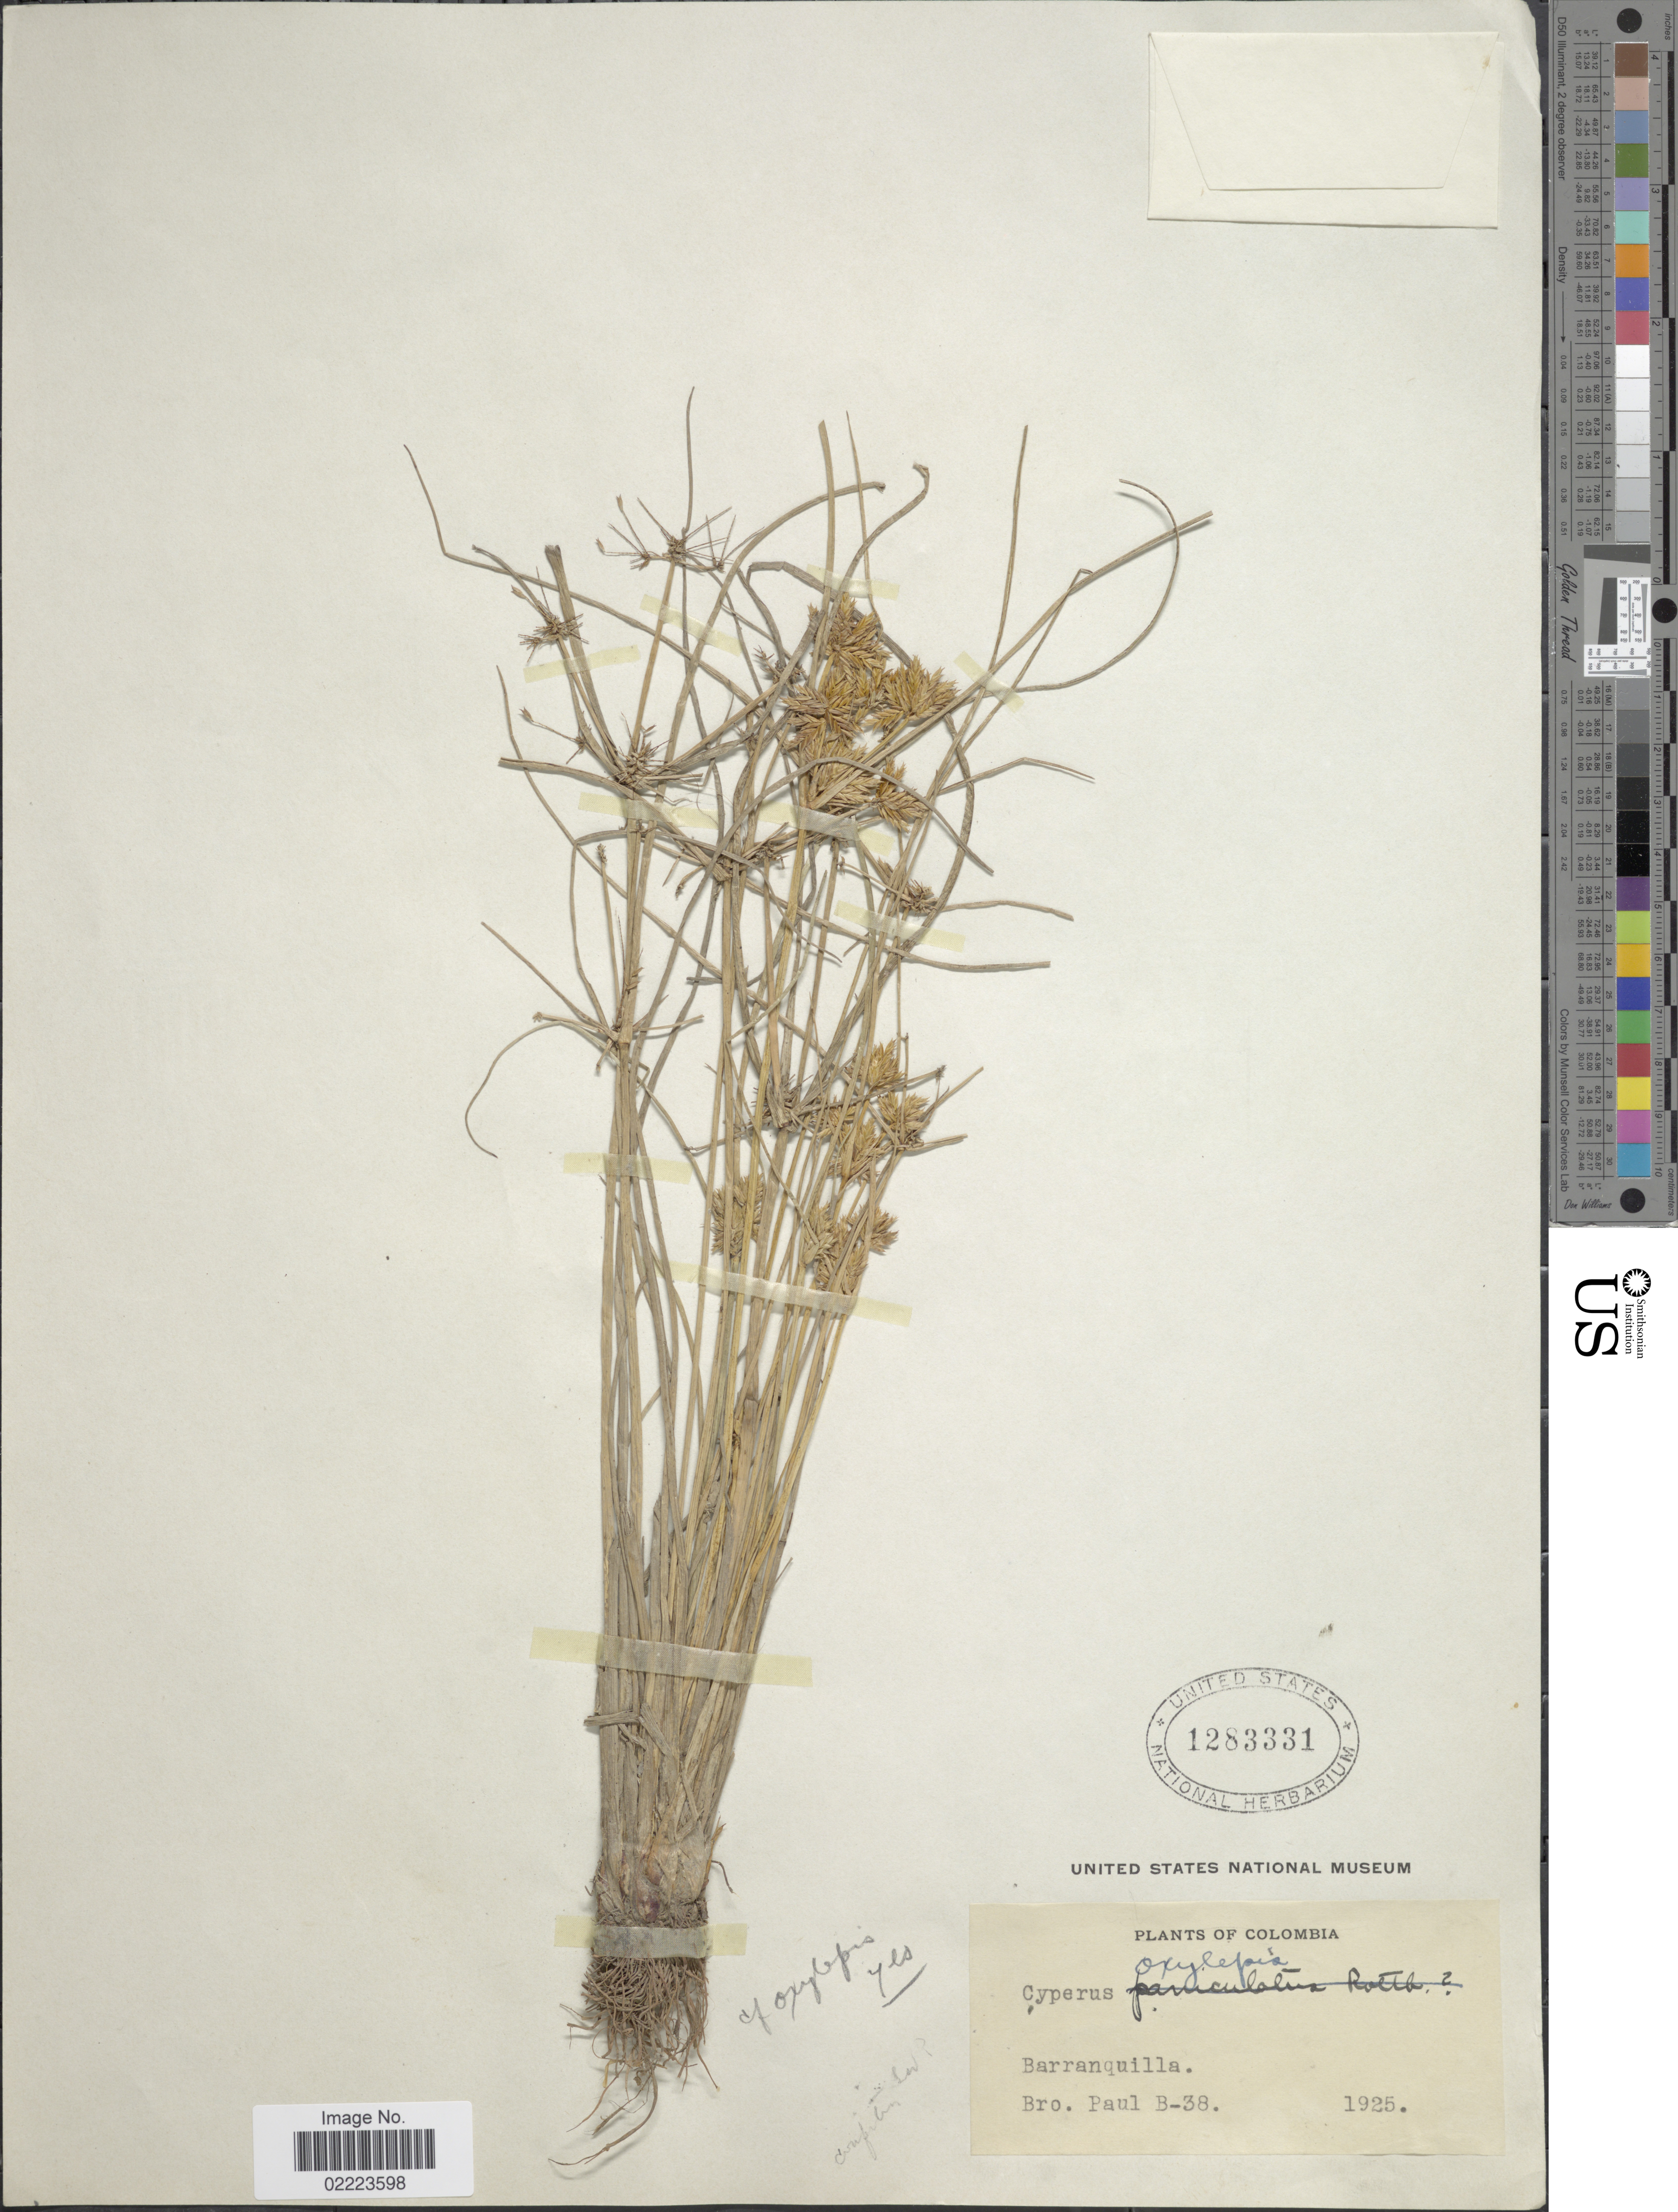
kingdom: Plantae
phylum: Tracheophyta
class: Liliopsida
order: Poales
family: Cyperaceae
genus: Cyperus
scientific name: Cyperus oxylepis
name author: Nees ex Steud.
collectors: B. Paul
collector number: B-38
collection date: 1925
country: Colombia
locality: Barranquilla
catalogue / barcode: US 1283331